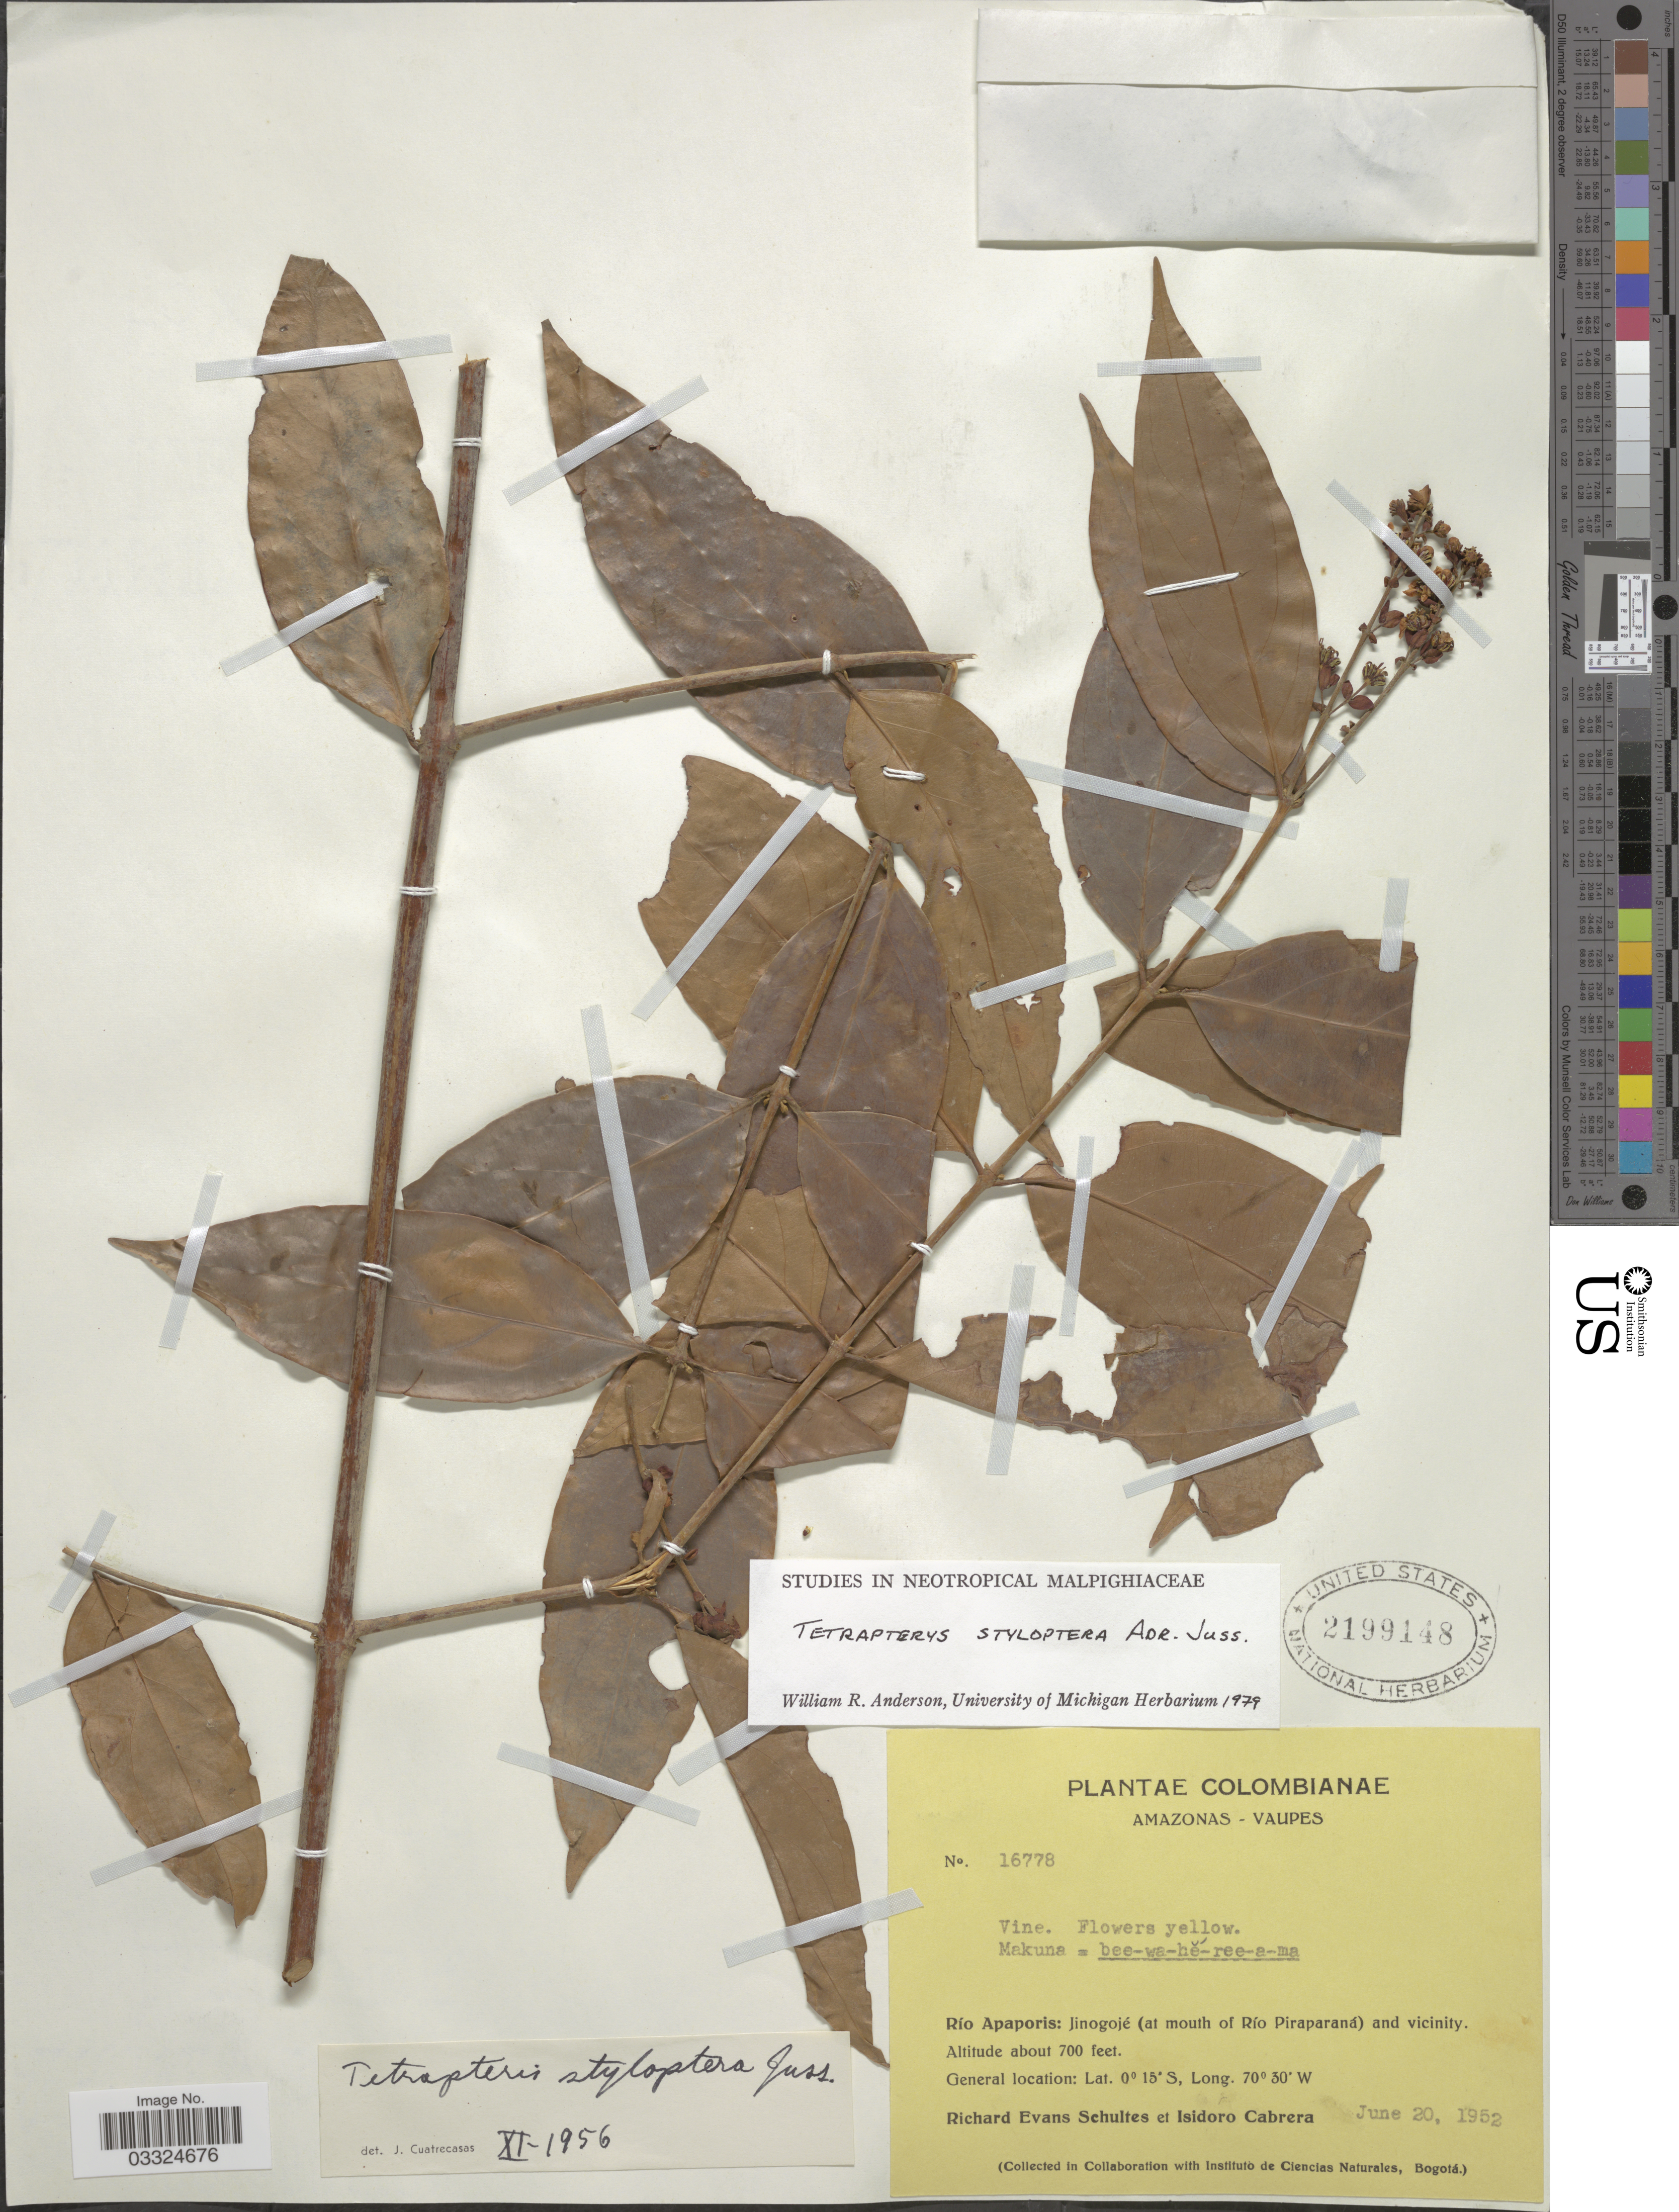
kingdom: Plantae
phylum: Tracheophyta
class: Magnoliopsida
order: Malpighiales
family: Malpighiaceae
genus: Glicophyllum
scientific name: Glicophyllum stylopterum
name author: (A. Juss.) R.F. Almeida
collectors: R. E. Schultes & I. Cabrera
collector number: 16778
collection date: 1952-06-20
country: Colombia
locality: Amazonas - Vaupes. Río Apaporis: Jinogojé (at mouth of Río Piraparaná) and vicinity.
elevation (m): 213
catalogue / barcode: US 2199148